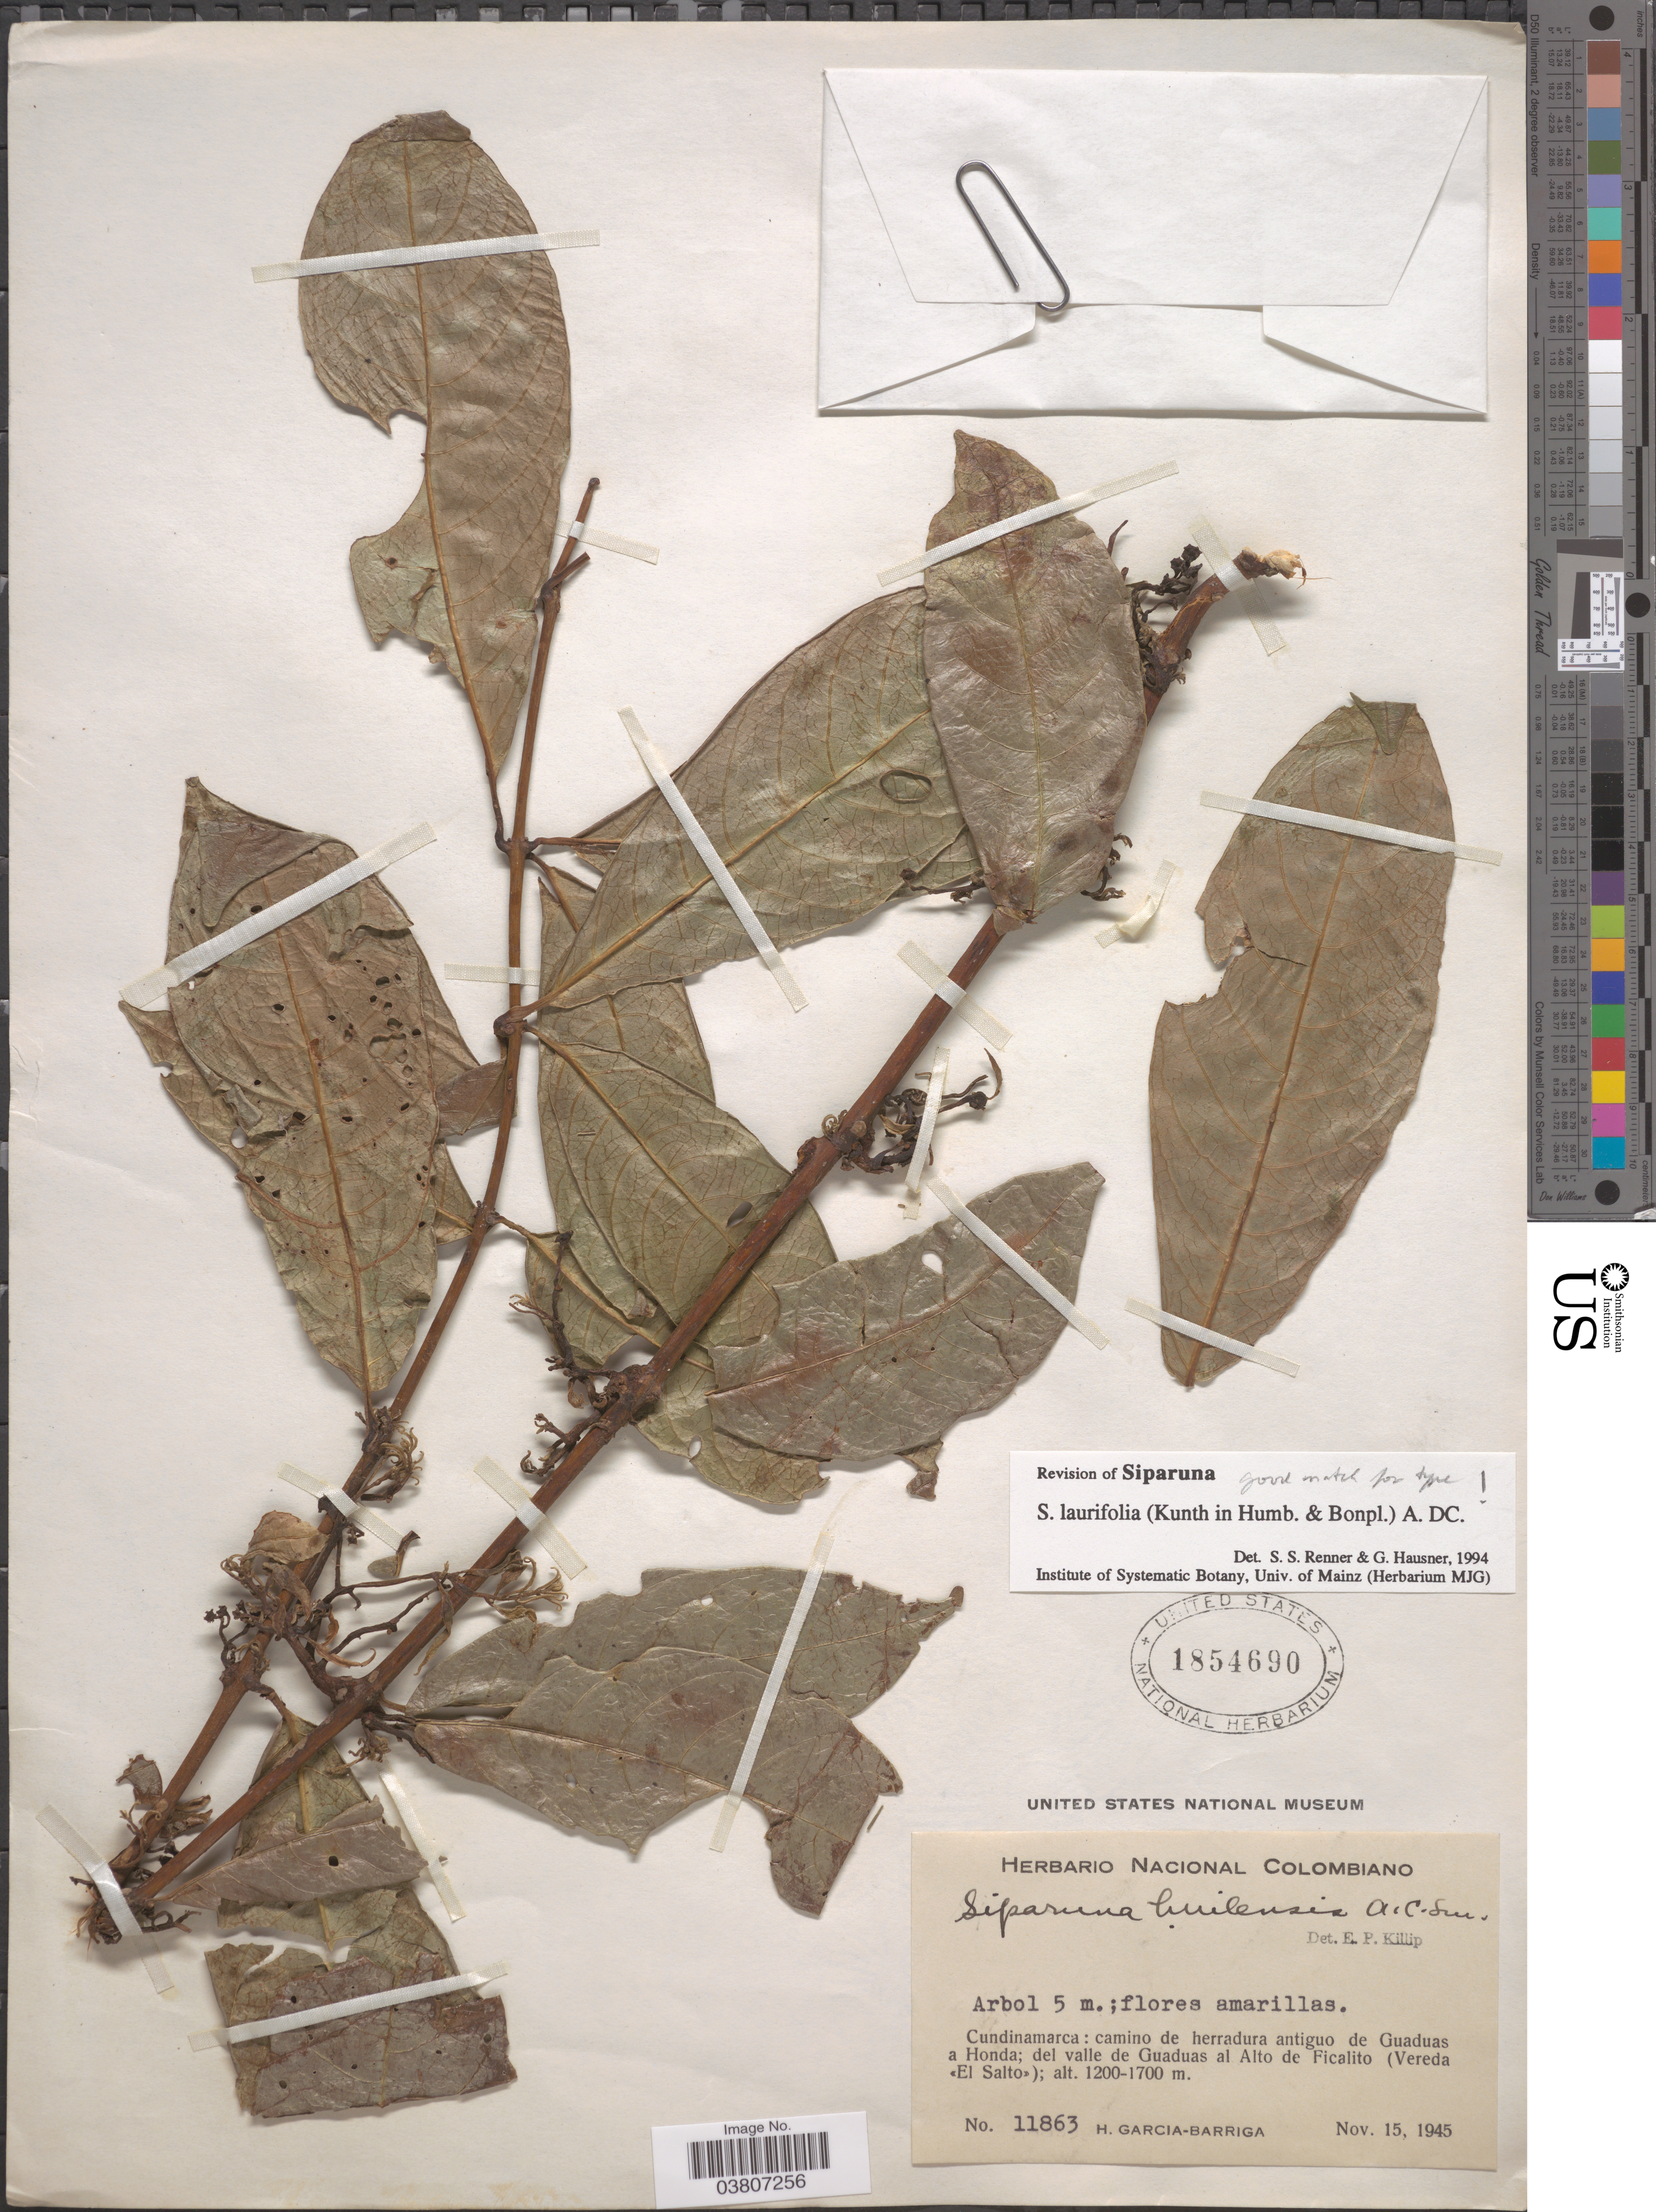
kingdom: Plantae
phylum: Tracheophyta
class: Magnoliopsida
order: Laurales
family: Siparunaceae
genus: Siparuna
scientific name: Siparuna laurifolia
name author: (Kunth) A. DC.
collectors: H. García Barriga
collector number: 11863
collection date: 1945-11-15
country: Colombia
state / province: Cundinamarca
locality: Camino de herradura antiguo de Guaduas a Honda; del valle de Guaduas al Alto de Ficalito (Vereda El Salto).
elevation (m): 1200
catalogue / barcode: US 1854690